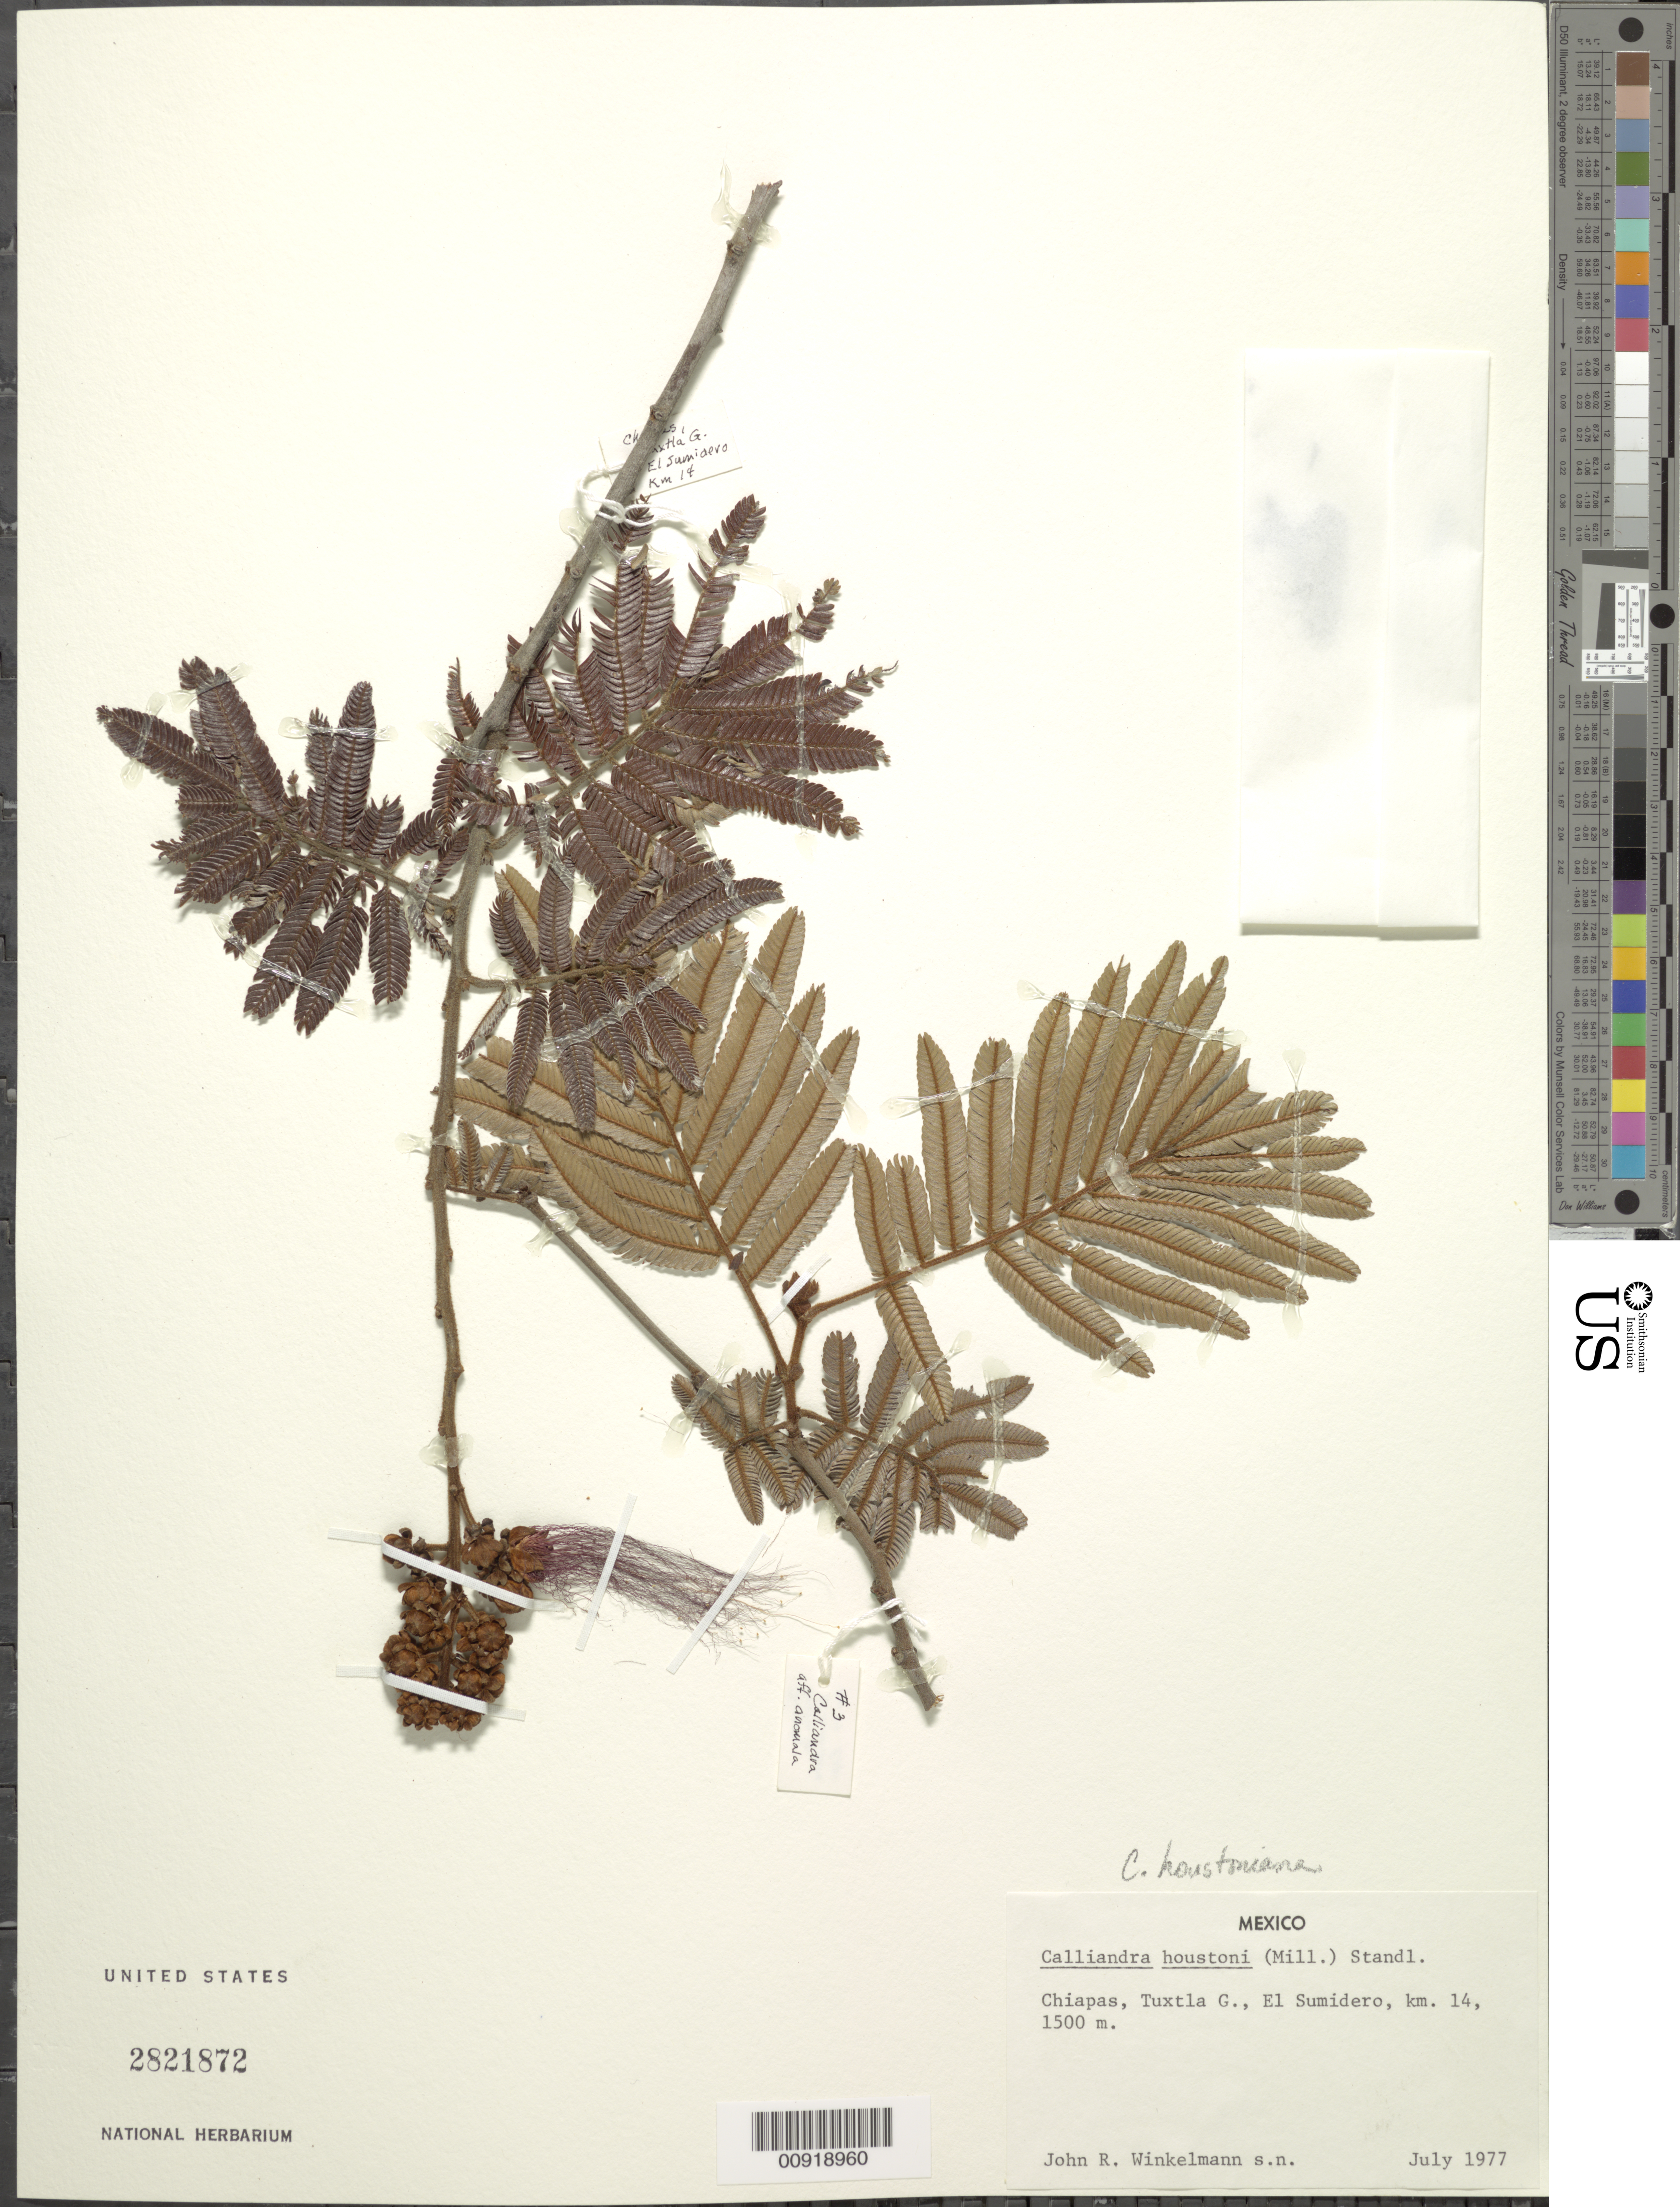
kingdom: Plantae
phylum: Tracheophyta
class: Magnoliopsida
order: Fabales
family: Fabaceae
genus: Calliandra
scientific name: Calliandra houstoniana var. houstoniana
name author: (Mill.) Standl.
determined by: Strong, Mark T., (BOT), Smithsonian Institution - National Museum of Natural History (UNITED STATES)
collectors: Winkelmann, J. R.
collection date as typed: Jul 1977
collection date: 1977-07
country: Mexico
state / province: Chiapas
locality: Chiapas, Tuxtla Gutiérrez, El Sumidero, km. 14.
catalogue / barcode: US 2821872